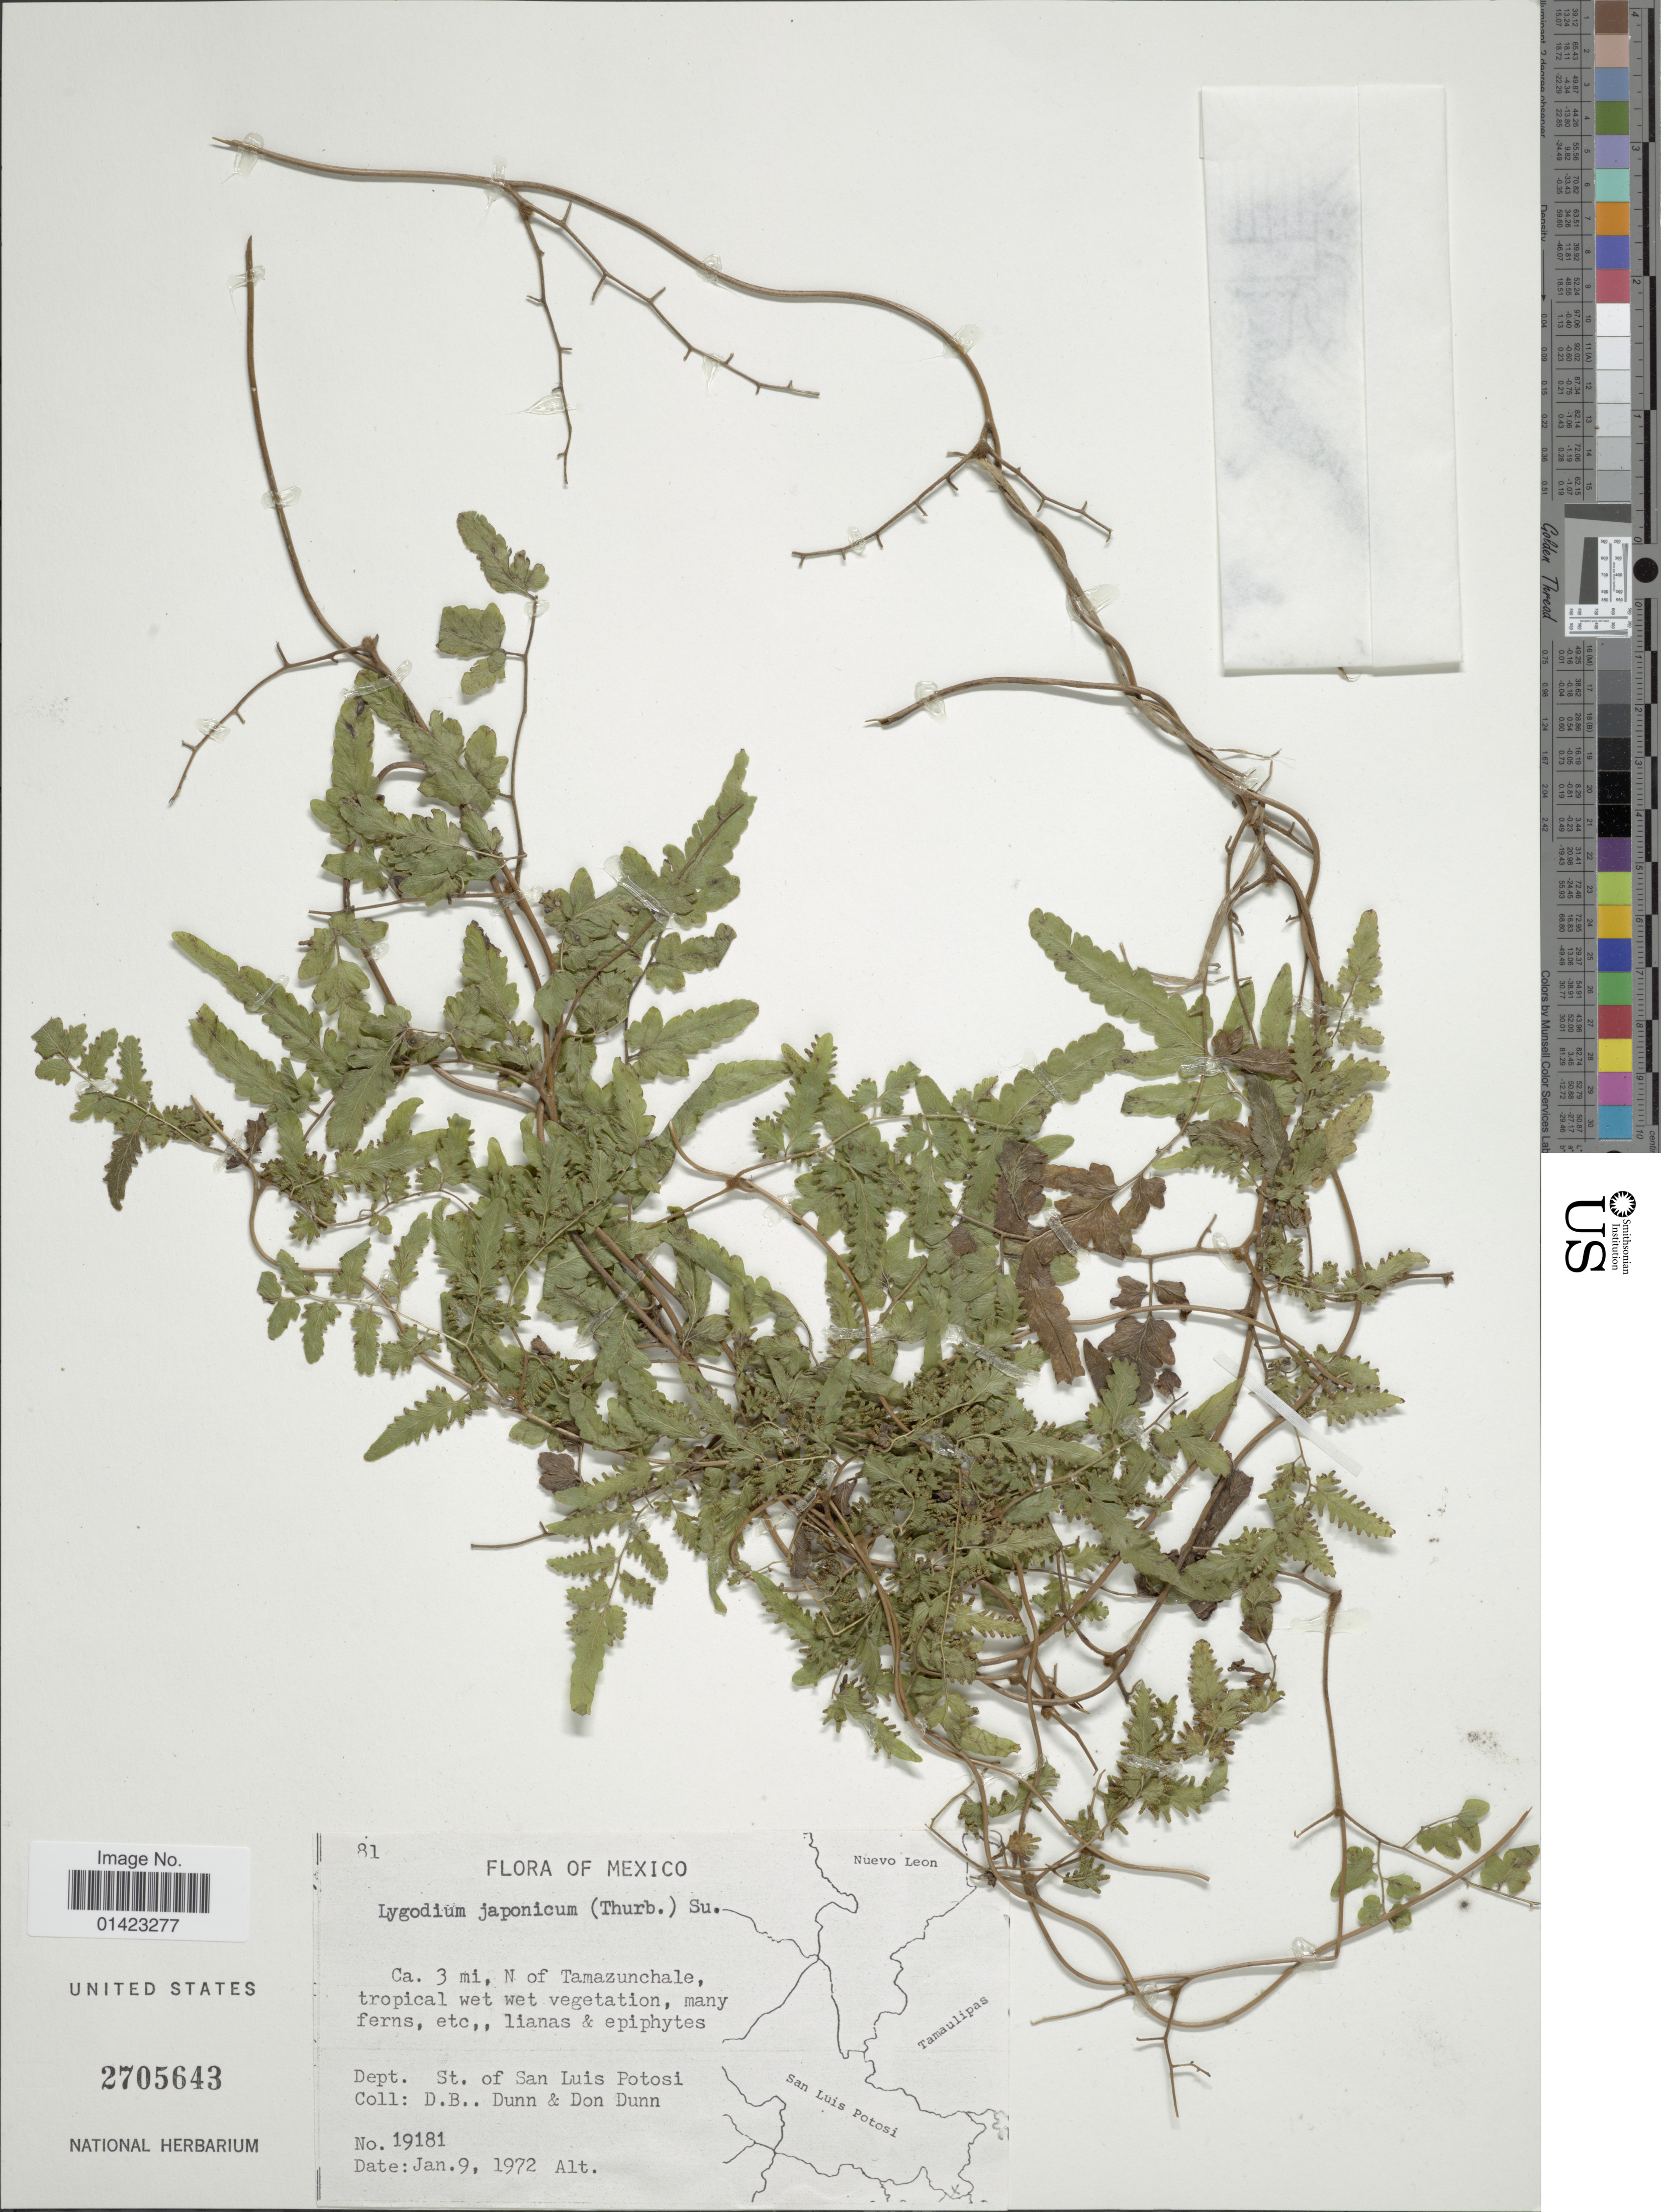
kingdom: Plantae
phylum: Tracheophyta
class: Polypodiopsida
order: Schizaeales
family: Lygodiaceae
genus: Lygodium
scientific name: Lygodium venustum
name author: Sw.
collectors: D. B. Dunn & D. Dunn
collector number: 19181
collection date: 1972-01-09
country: Bolivia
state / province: Potosi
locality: Ca. 3mi. N of Tamazunchale, Tropical wet wet vegetation, Dept. St. of San Luis Potosi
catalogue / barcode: US 2705643